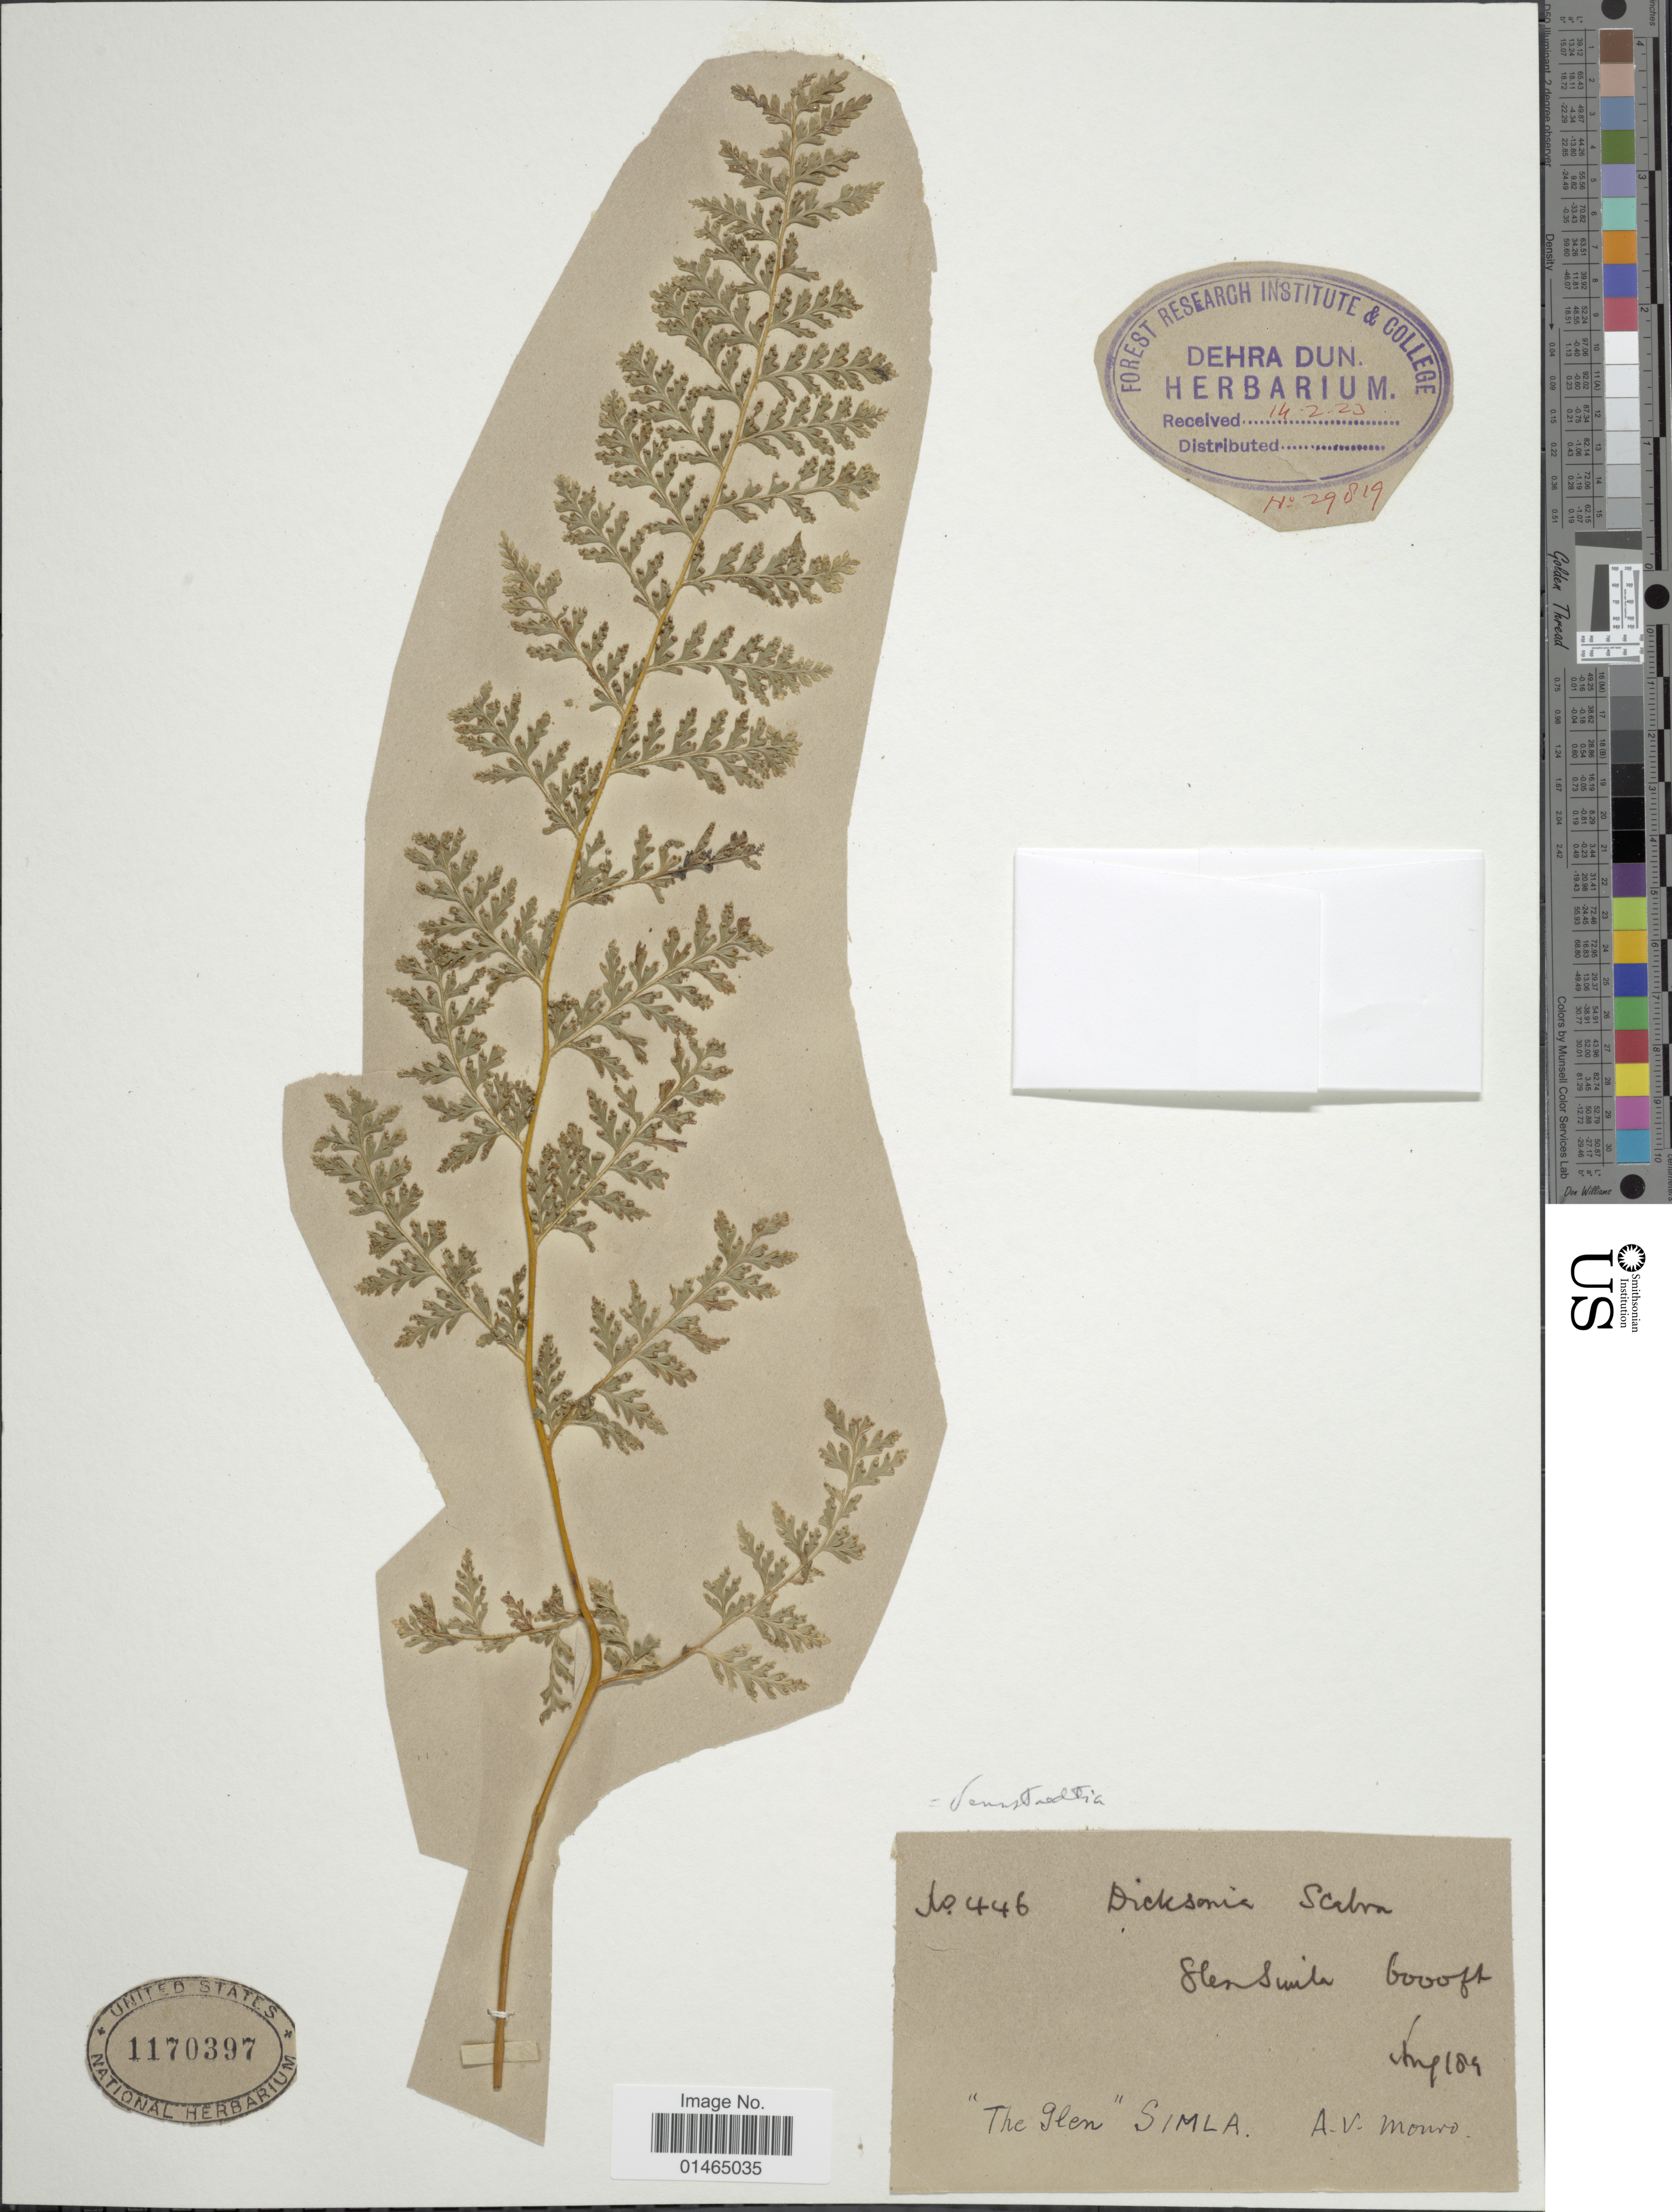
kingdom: Plantae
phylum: Tracheophyta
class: Polypodiopsida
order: Polypodiales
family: Dennstaedtiaceae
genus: Dennstaedtia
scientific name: Dennstaedtia scabra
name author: (Wall. ex Hook.) T. Moore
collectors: A. Monro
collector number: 446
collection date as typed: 189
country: India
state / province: Himachal Pradesh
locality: The Glen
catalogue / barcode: US 1170397